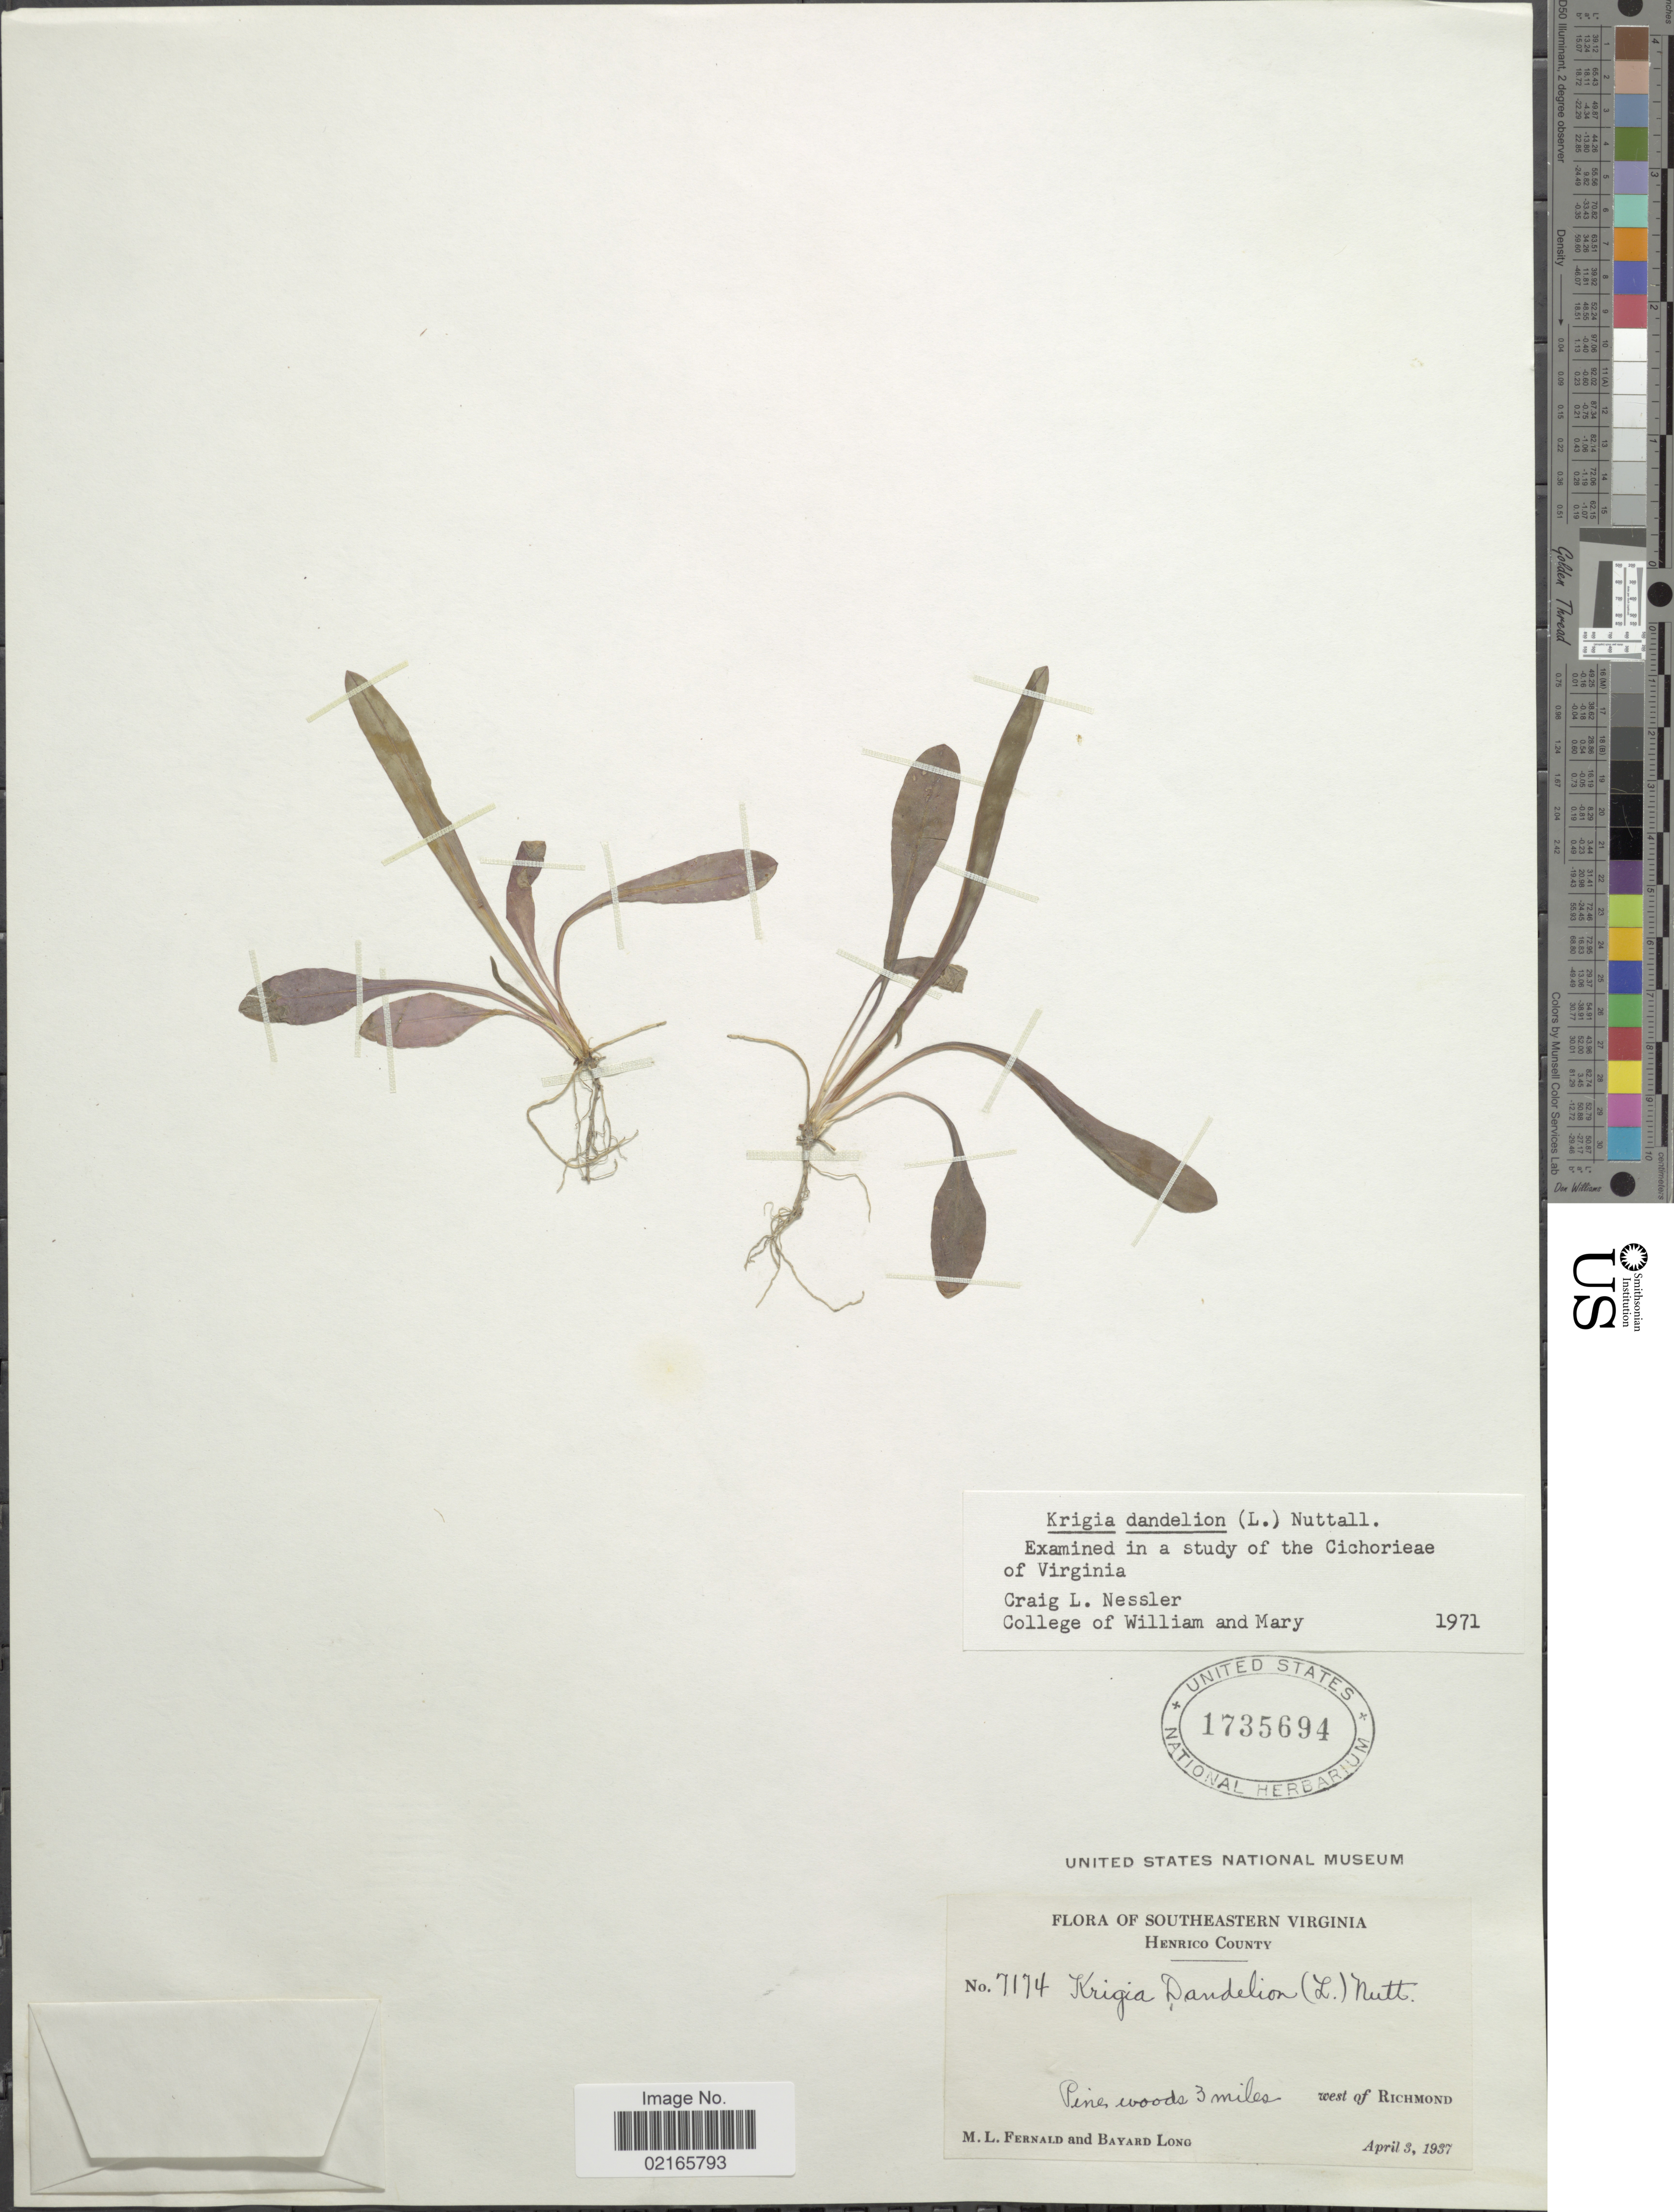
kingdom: Plantae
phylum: Tracheophyta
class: Magnoliopsida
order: Asterales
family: Asteraceae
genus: Krigia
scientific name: Krigia dandelion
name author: (L.) Nutt.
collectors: M. L. Fernald & B. Long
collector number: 7174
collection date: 1937-04-03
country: United States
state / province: Virginia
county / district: Henrico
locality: Southeatern Virginia, Henrico County, Pine woods 3 miles west of Richmond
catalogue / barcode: US 1735694